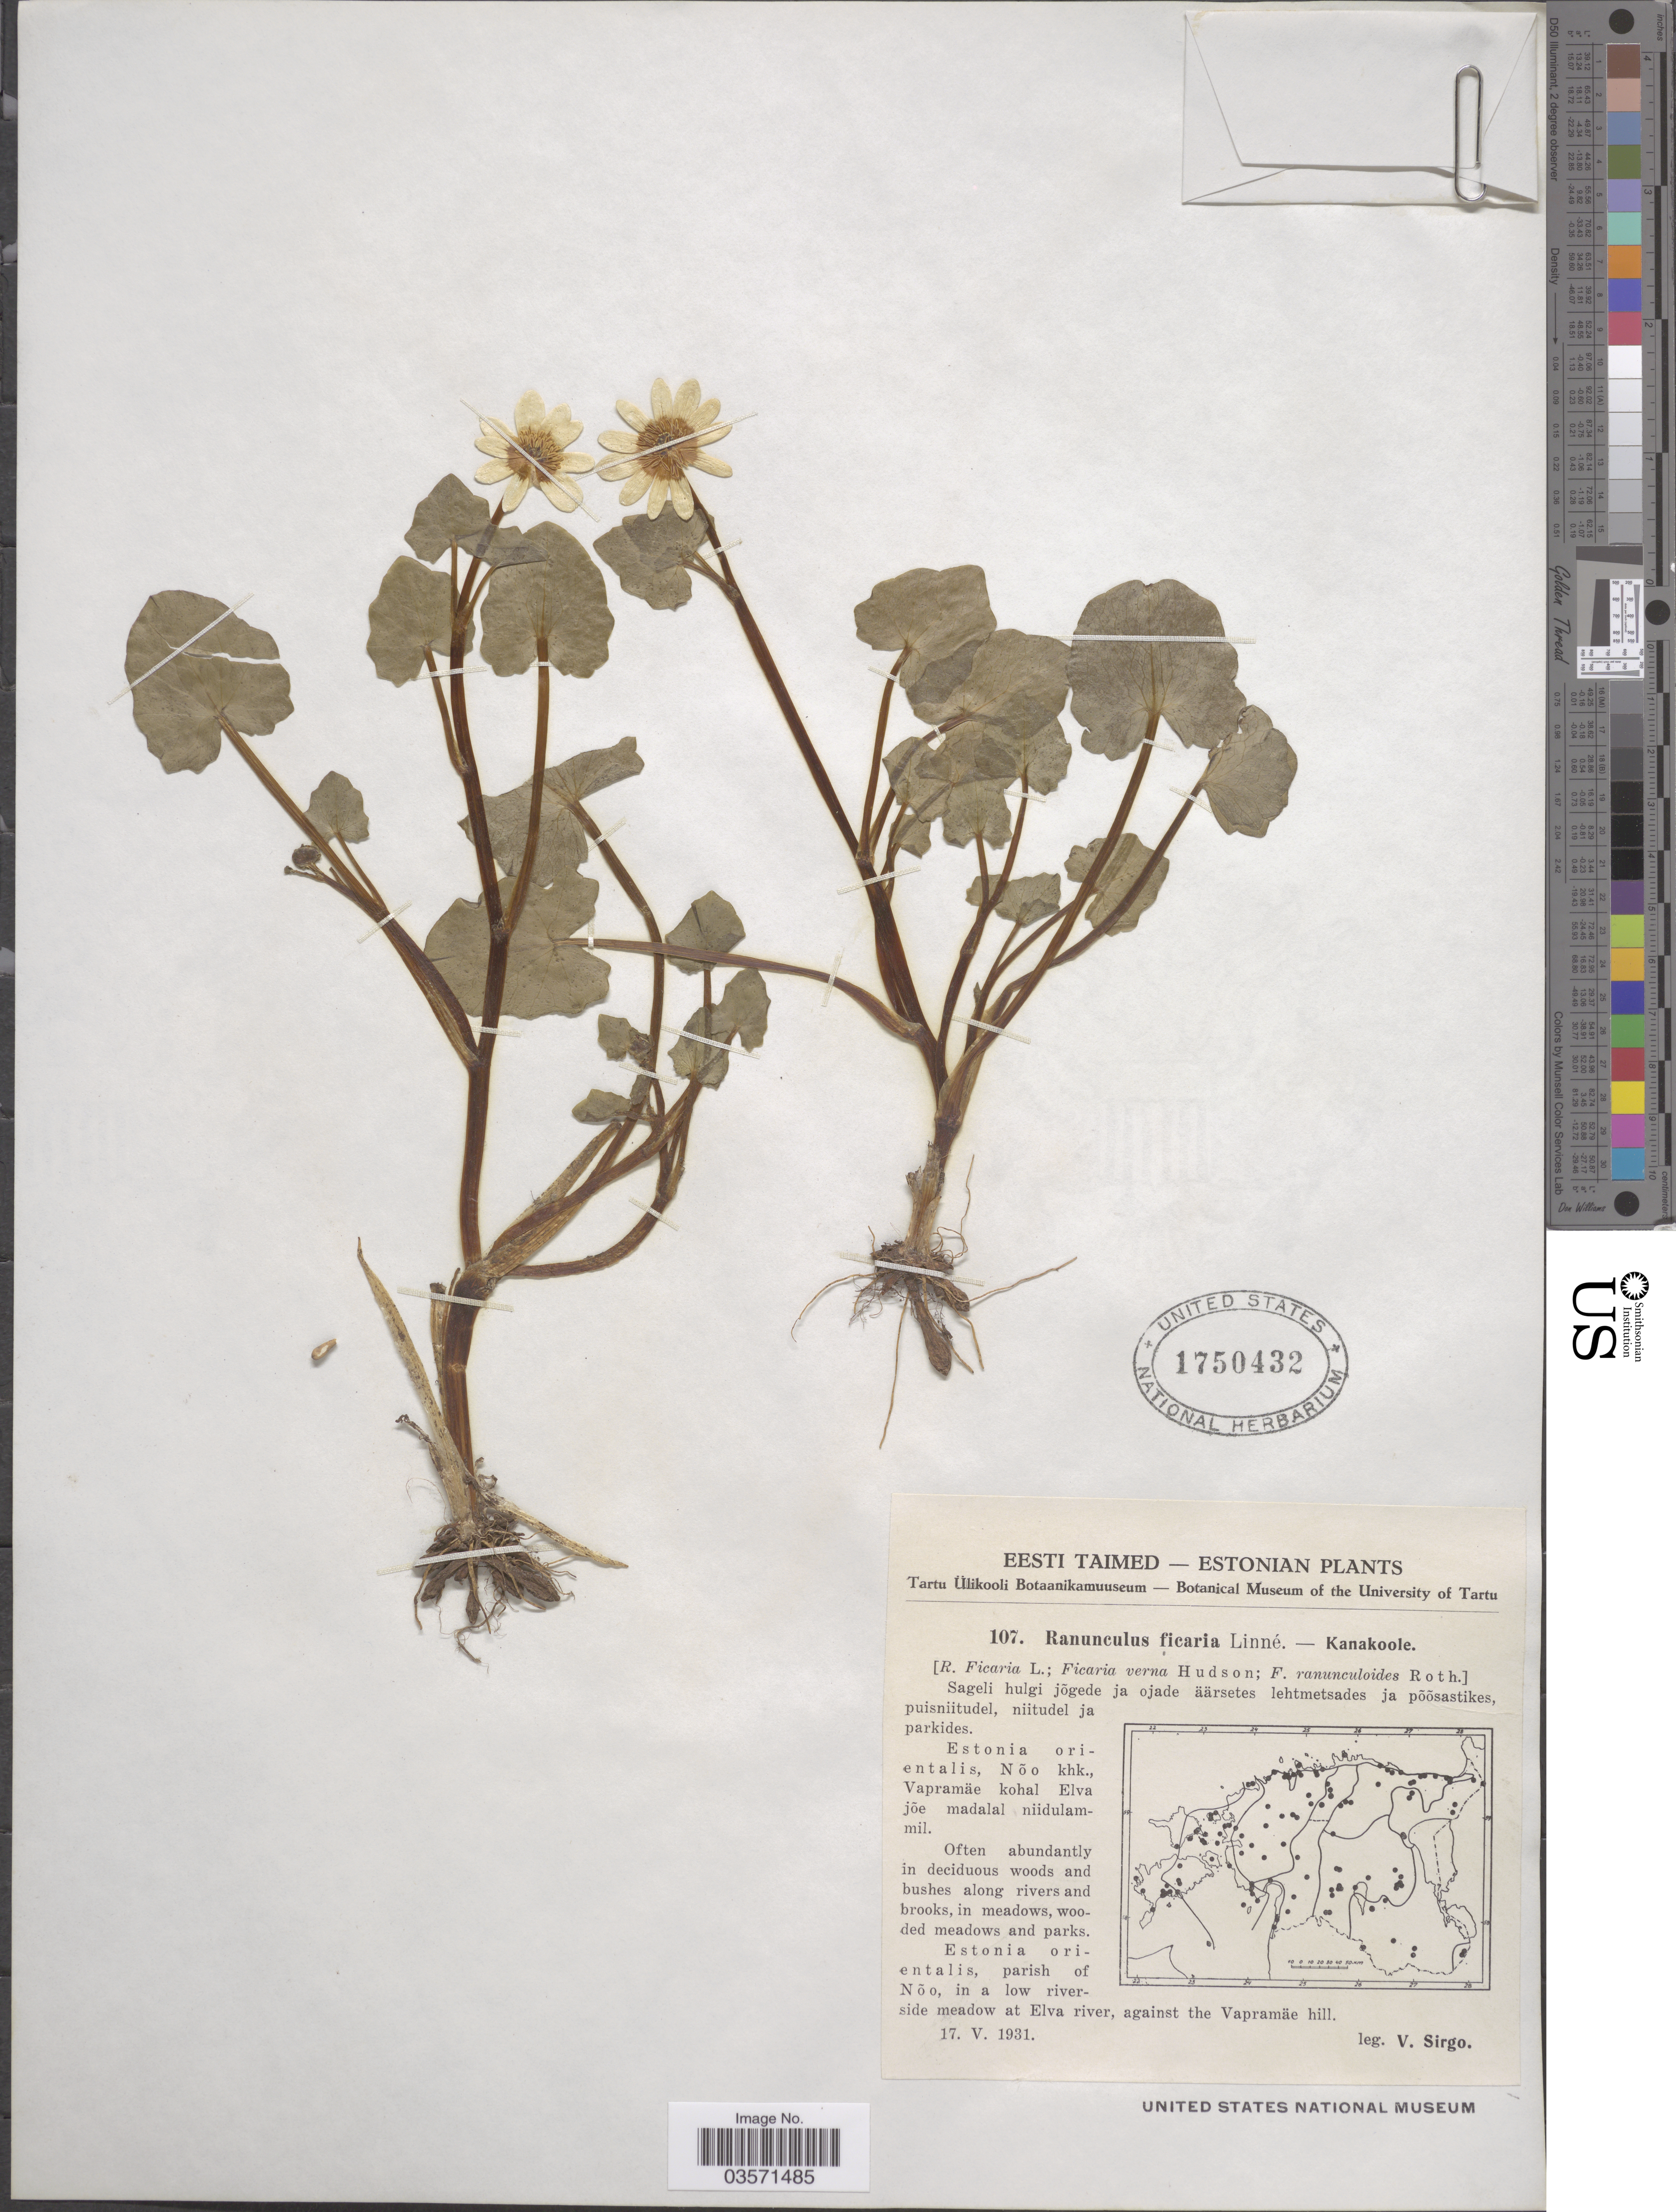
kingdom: Plantae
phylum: Tracheophyta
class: Magnoliopsida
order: Ranunculales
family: Ranunculaceae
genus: Ficaria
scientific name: Ficaria verna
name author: Huds.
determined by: Strong, M. T., (US), Smithsonian Institution - National Museum of Natural History (UNITED STATES)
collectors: V. Sirgo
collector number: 107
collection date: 1931-05-17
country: Estonia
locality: Estonia orientalis, parish of Nõo, in a low riverside meadow at Elva river, against the Vapramäe hill.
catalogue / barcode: US 1750432